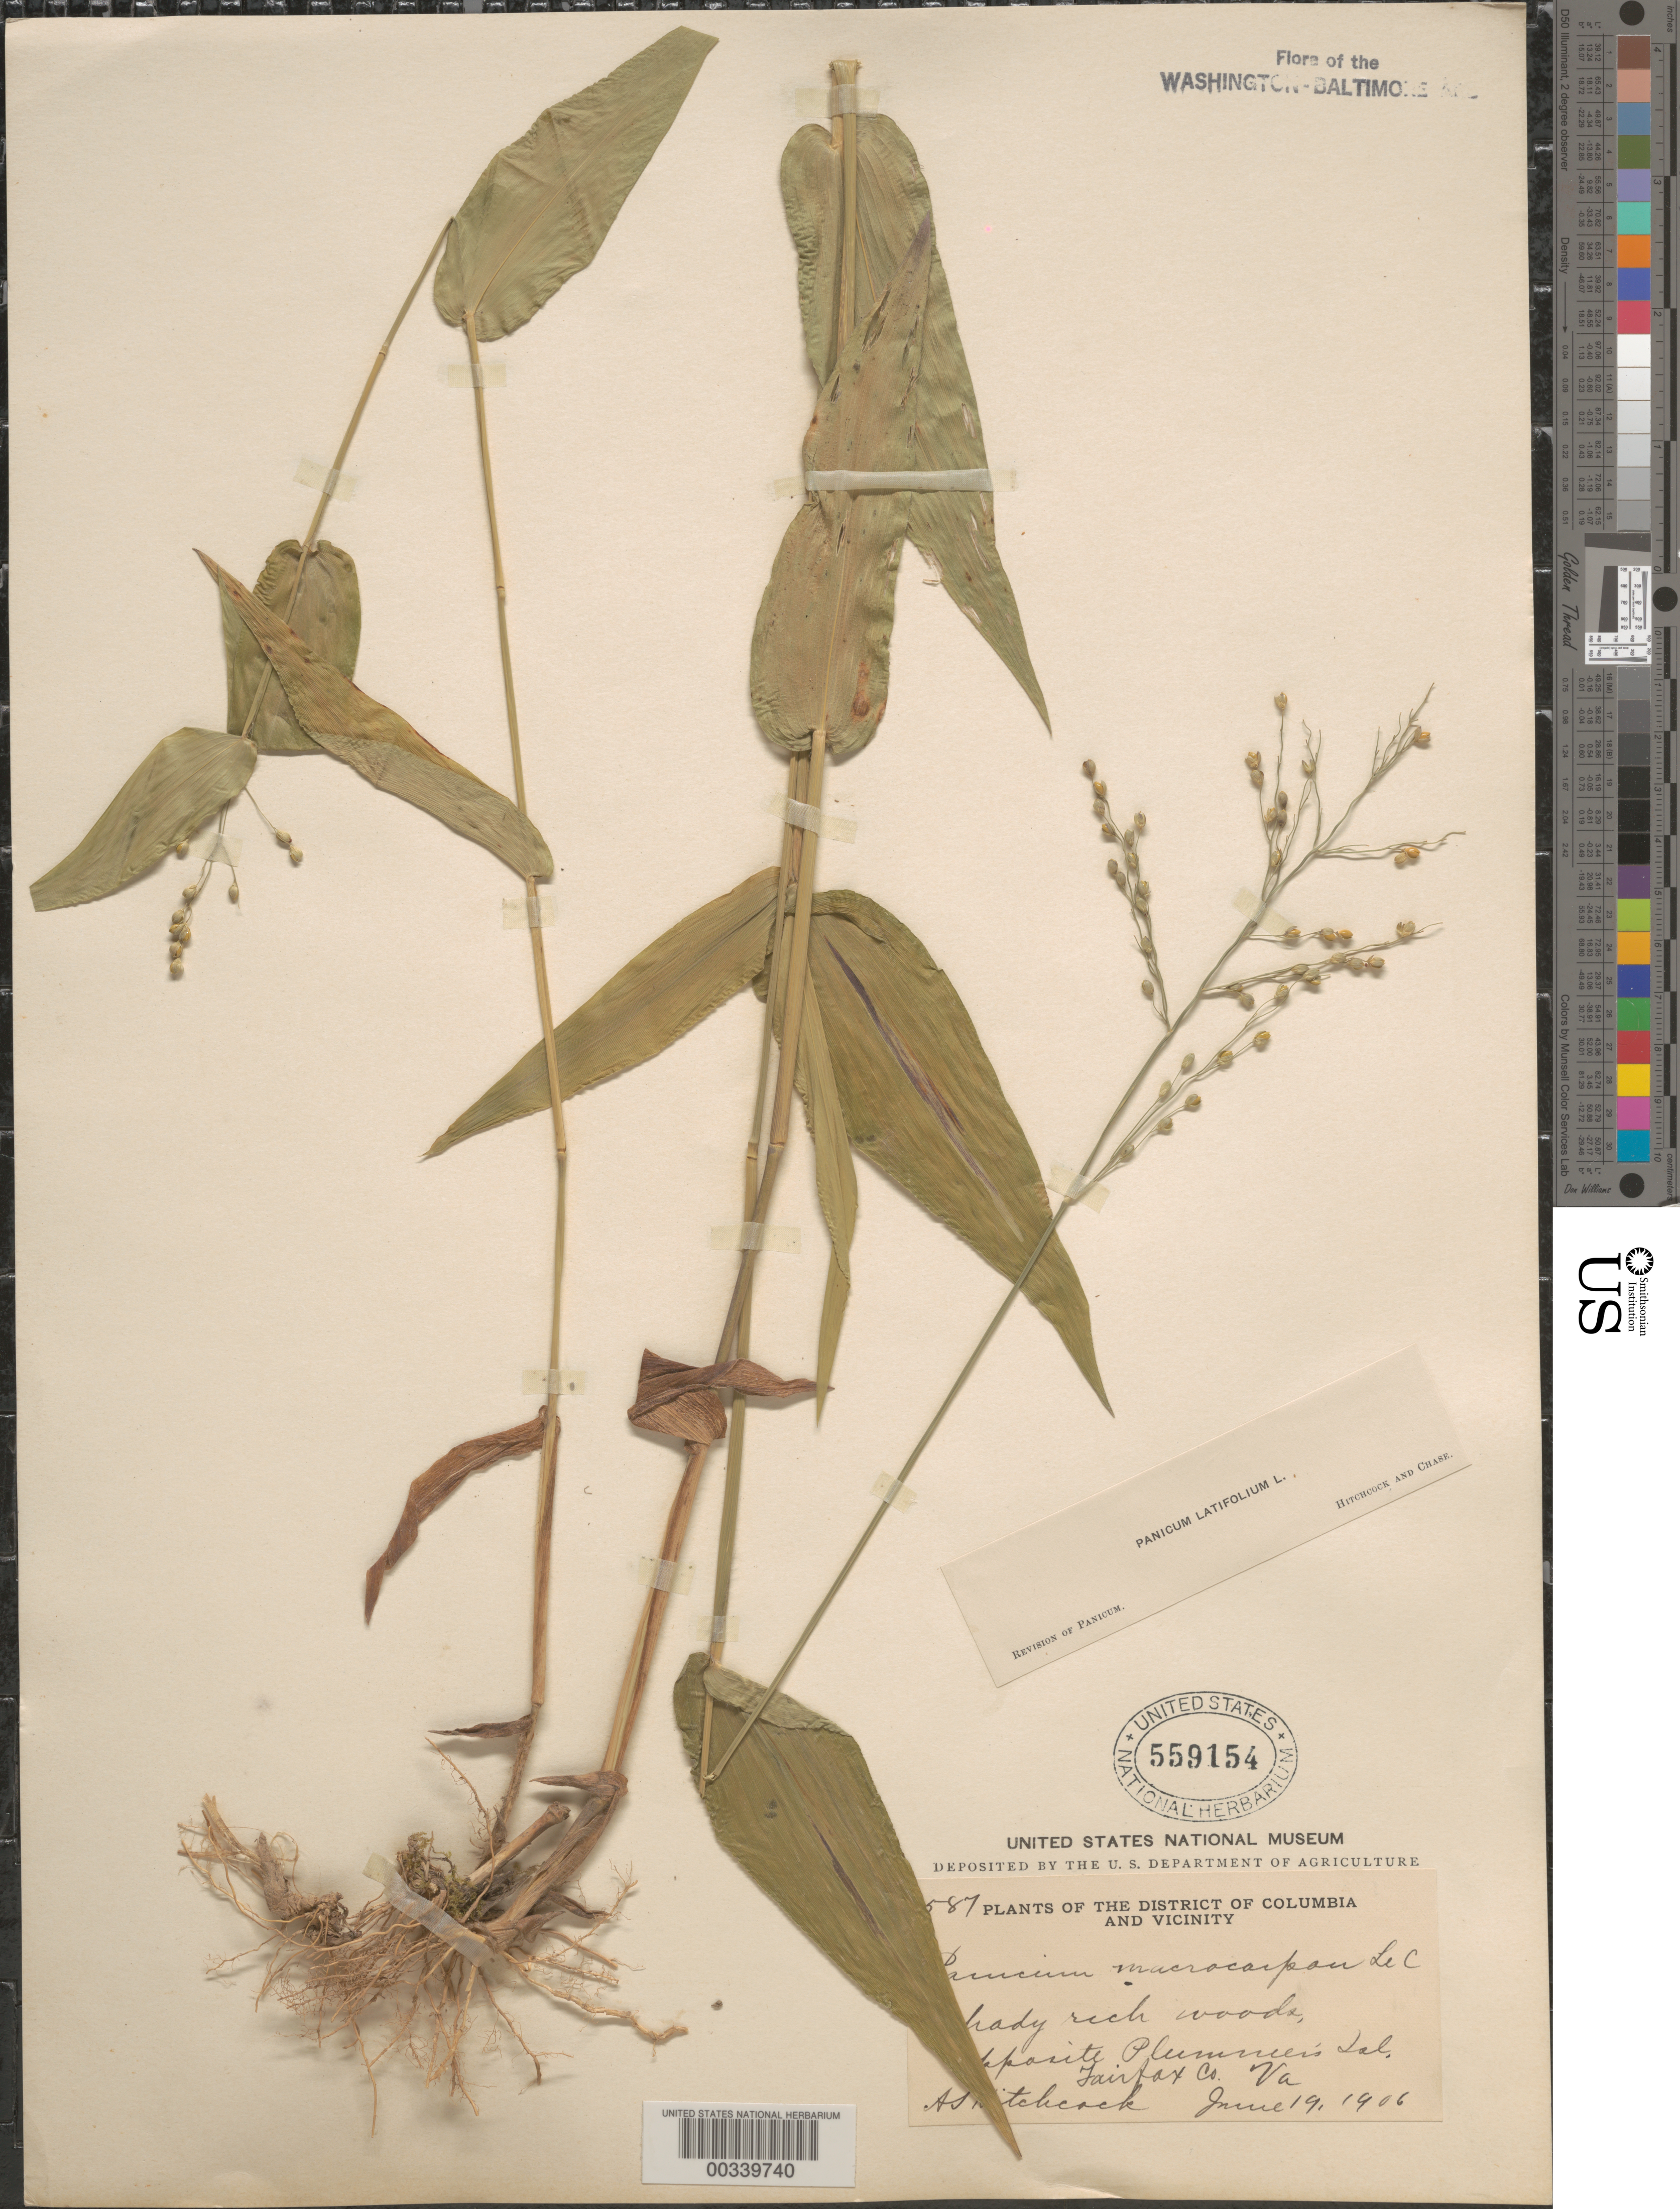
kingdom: Plantae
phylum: Tracheophyta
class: Liliopsida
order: Poales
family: Poaceae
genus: Dichanthelium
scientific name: Dichanthelium latifolium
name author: (L.) Harvill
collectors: A. S. Hitchcock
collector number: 587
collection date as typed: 19 Jun 1906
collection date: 1906-06-19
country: United States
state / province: Virginia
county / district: Fairfax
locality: Opposite Plummers Island C. & O. Canal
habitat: Shady rich woods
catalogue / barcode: US 559154